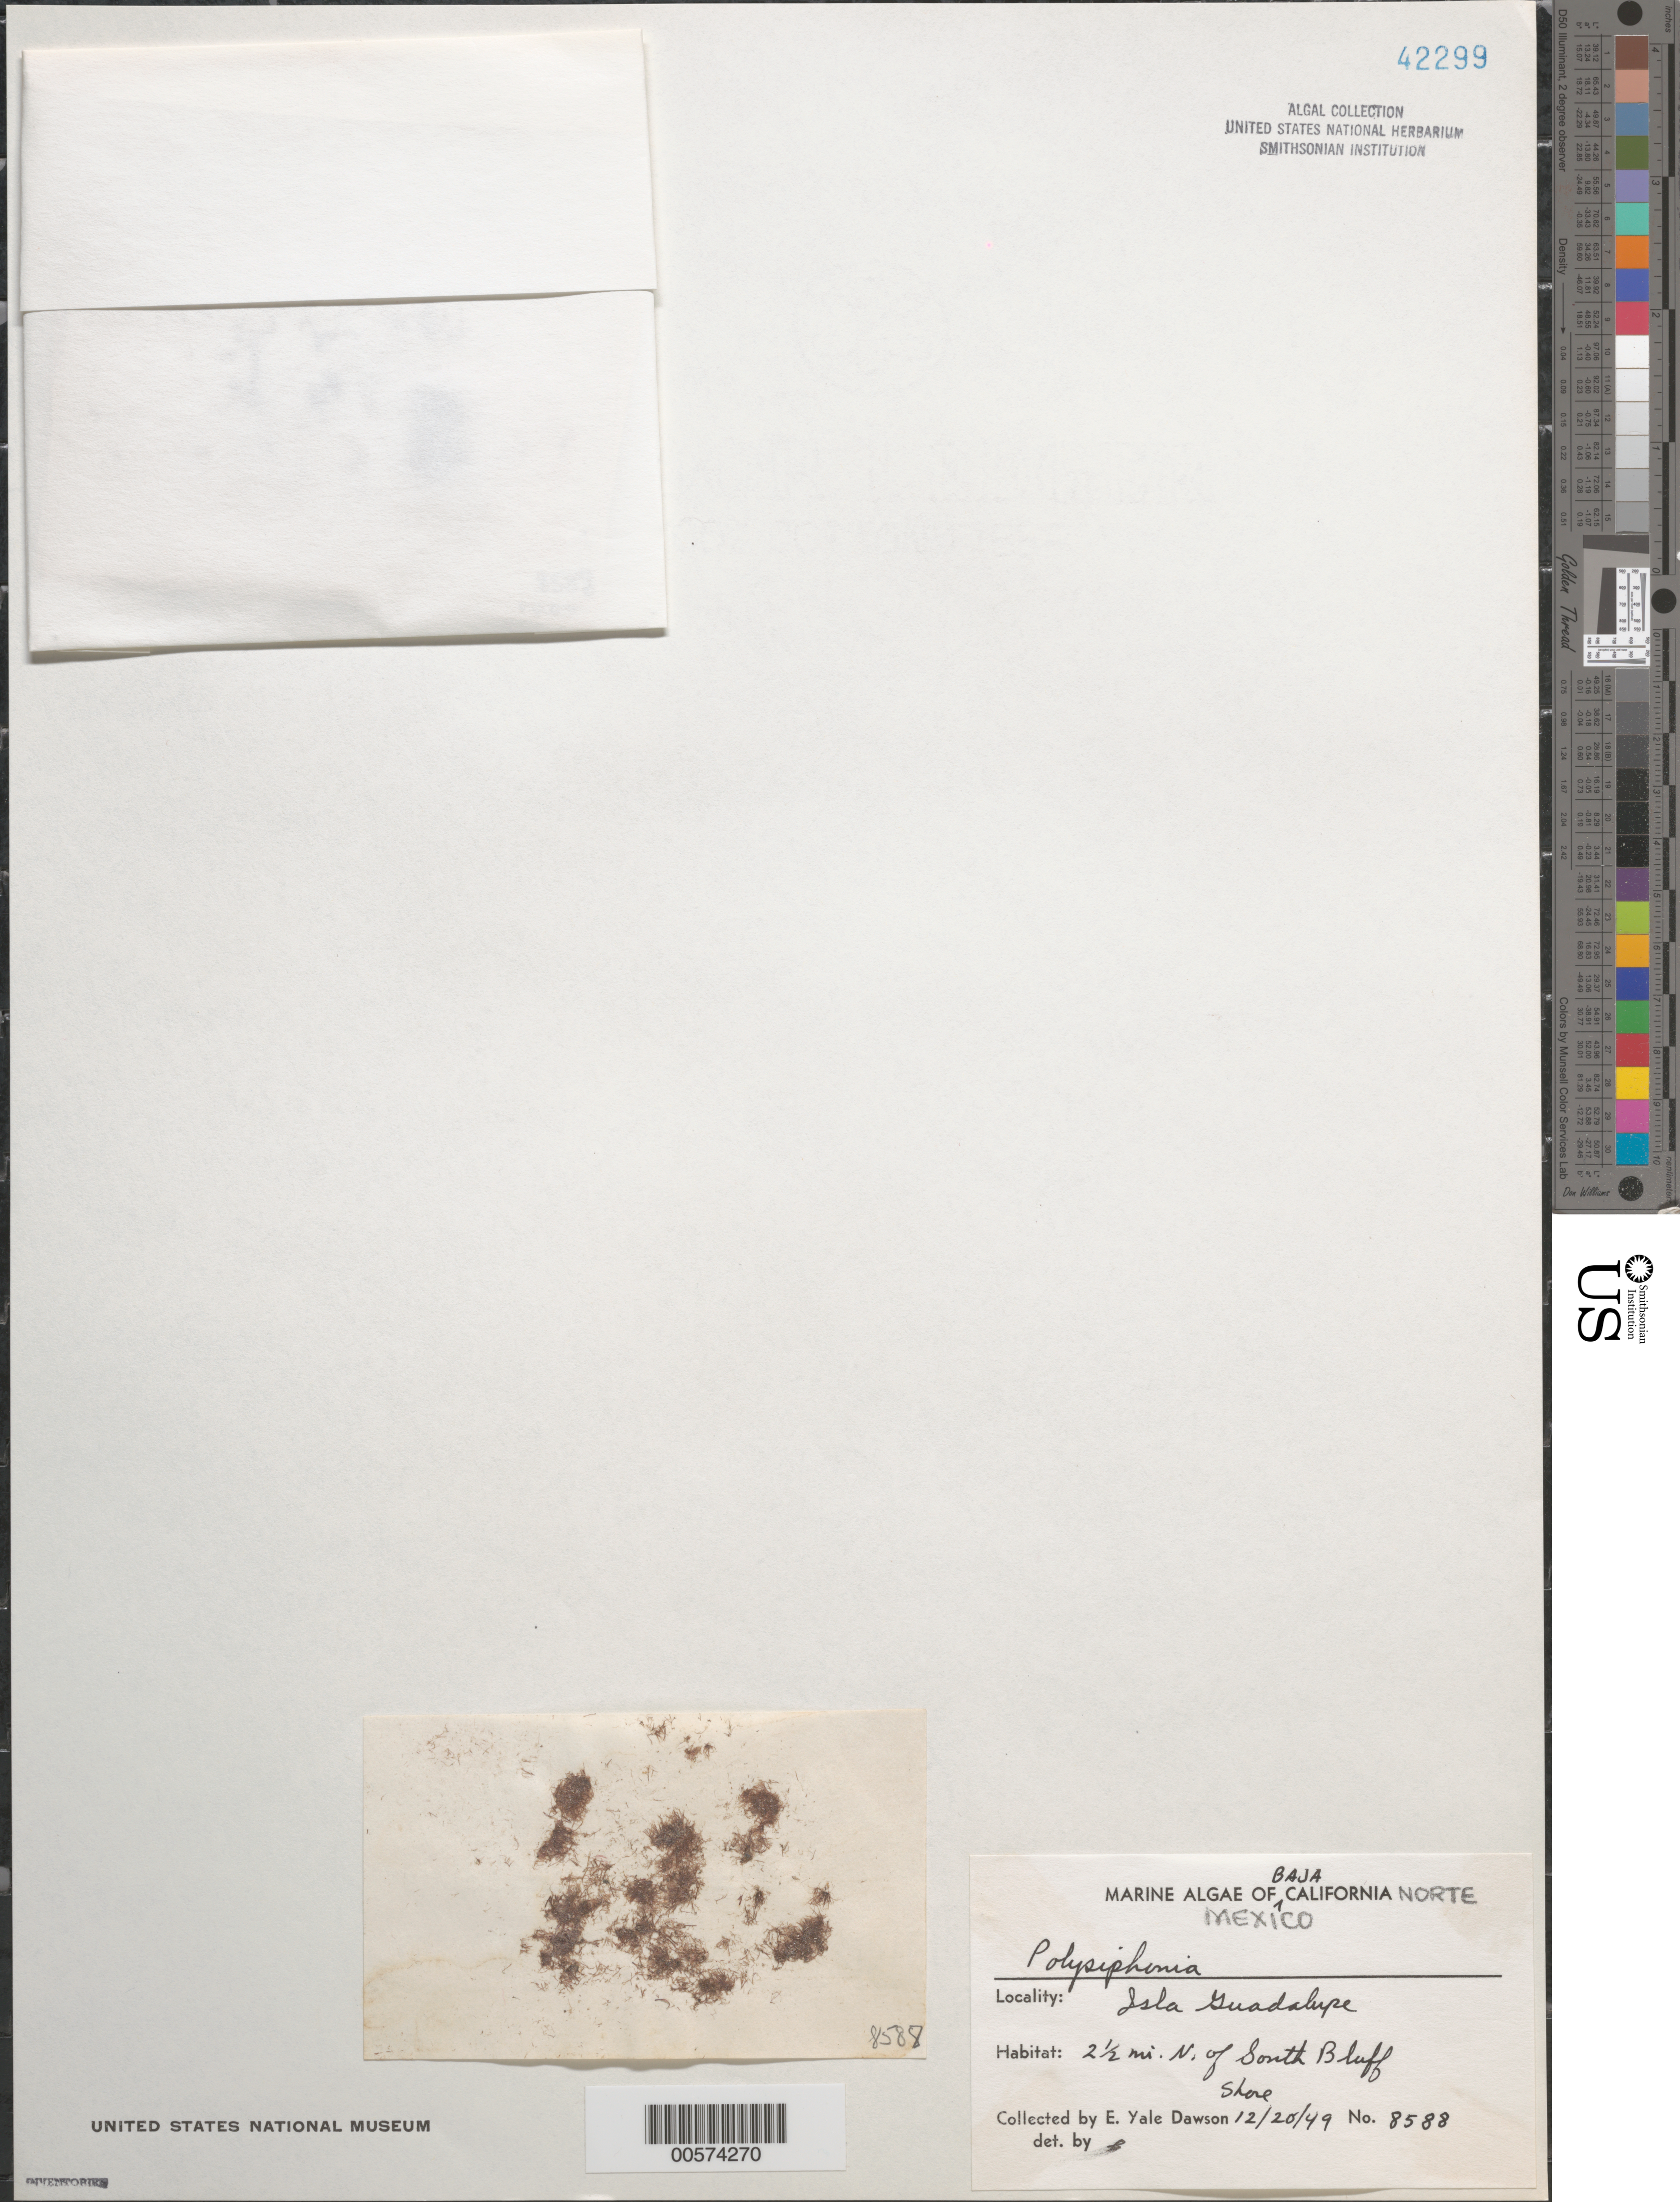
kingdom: Plantae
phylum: Rhodophyta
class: Florideophyceae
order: Ceramiales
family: Rhodomelaceae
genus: Polysiphonia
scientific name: Polysiphonia sp.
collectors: E. Y. Dawson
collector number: EYD 8588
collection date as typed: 20 Dec 1949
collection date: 1949-12-20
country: Mexico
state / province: Baja California Norte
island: Isla Guadalupe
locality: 2.5 miles north of South Bluff shore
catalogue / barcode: US 42299